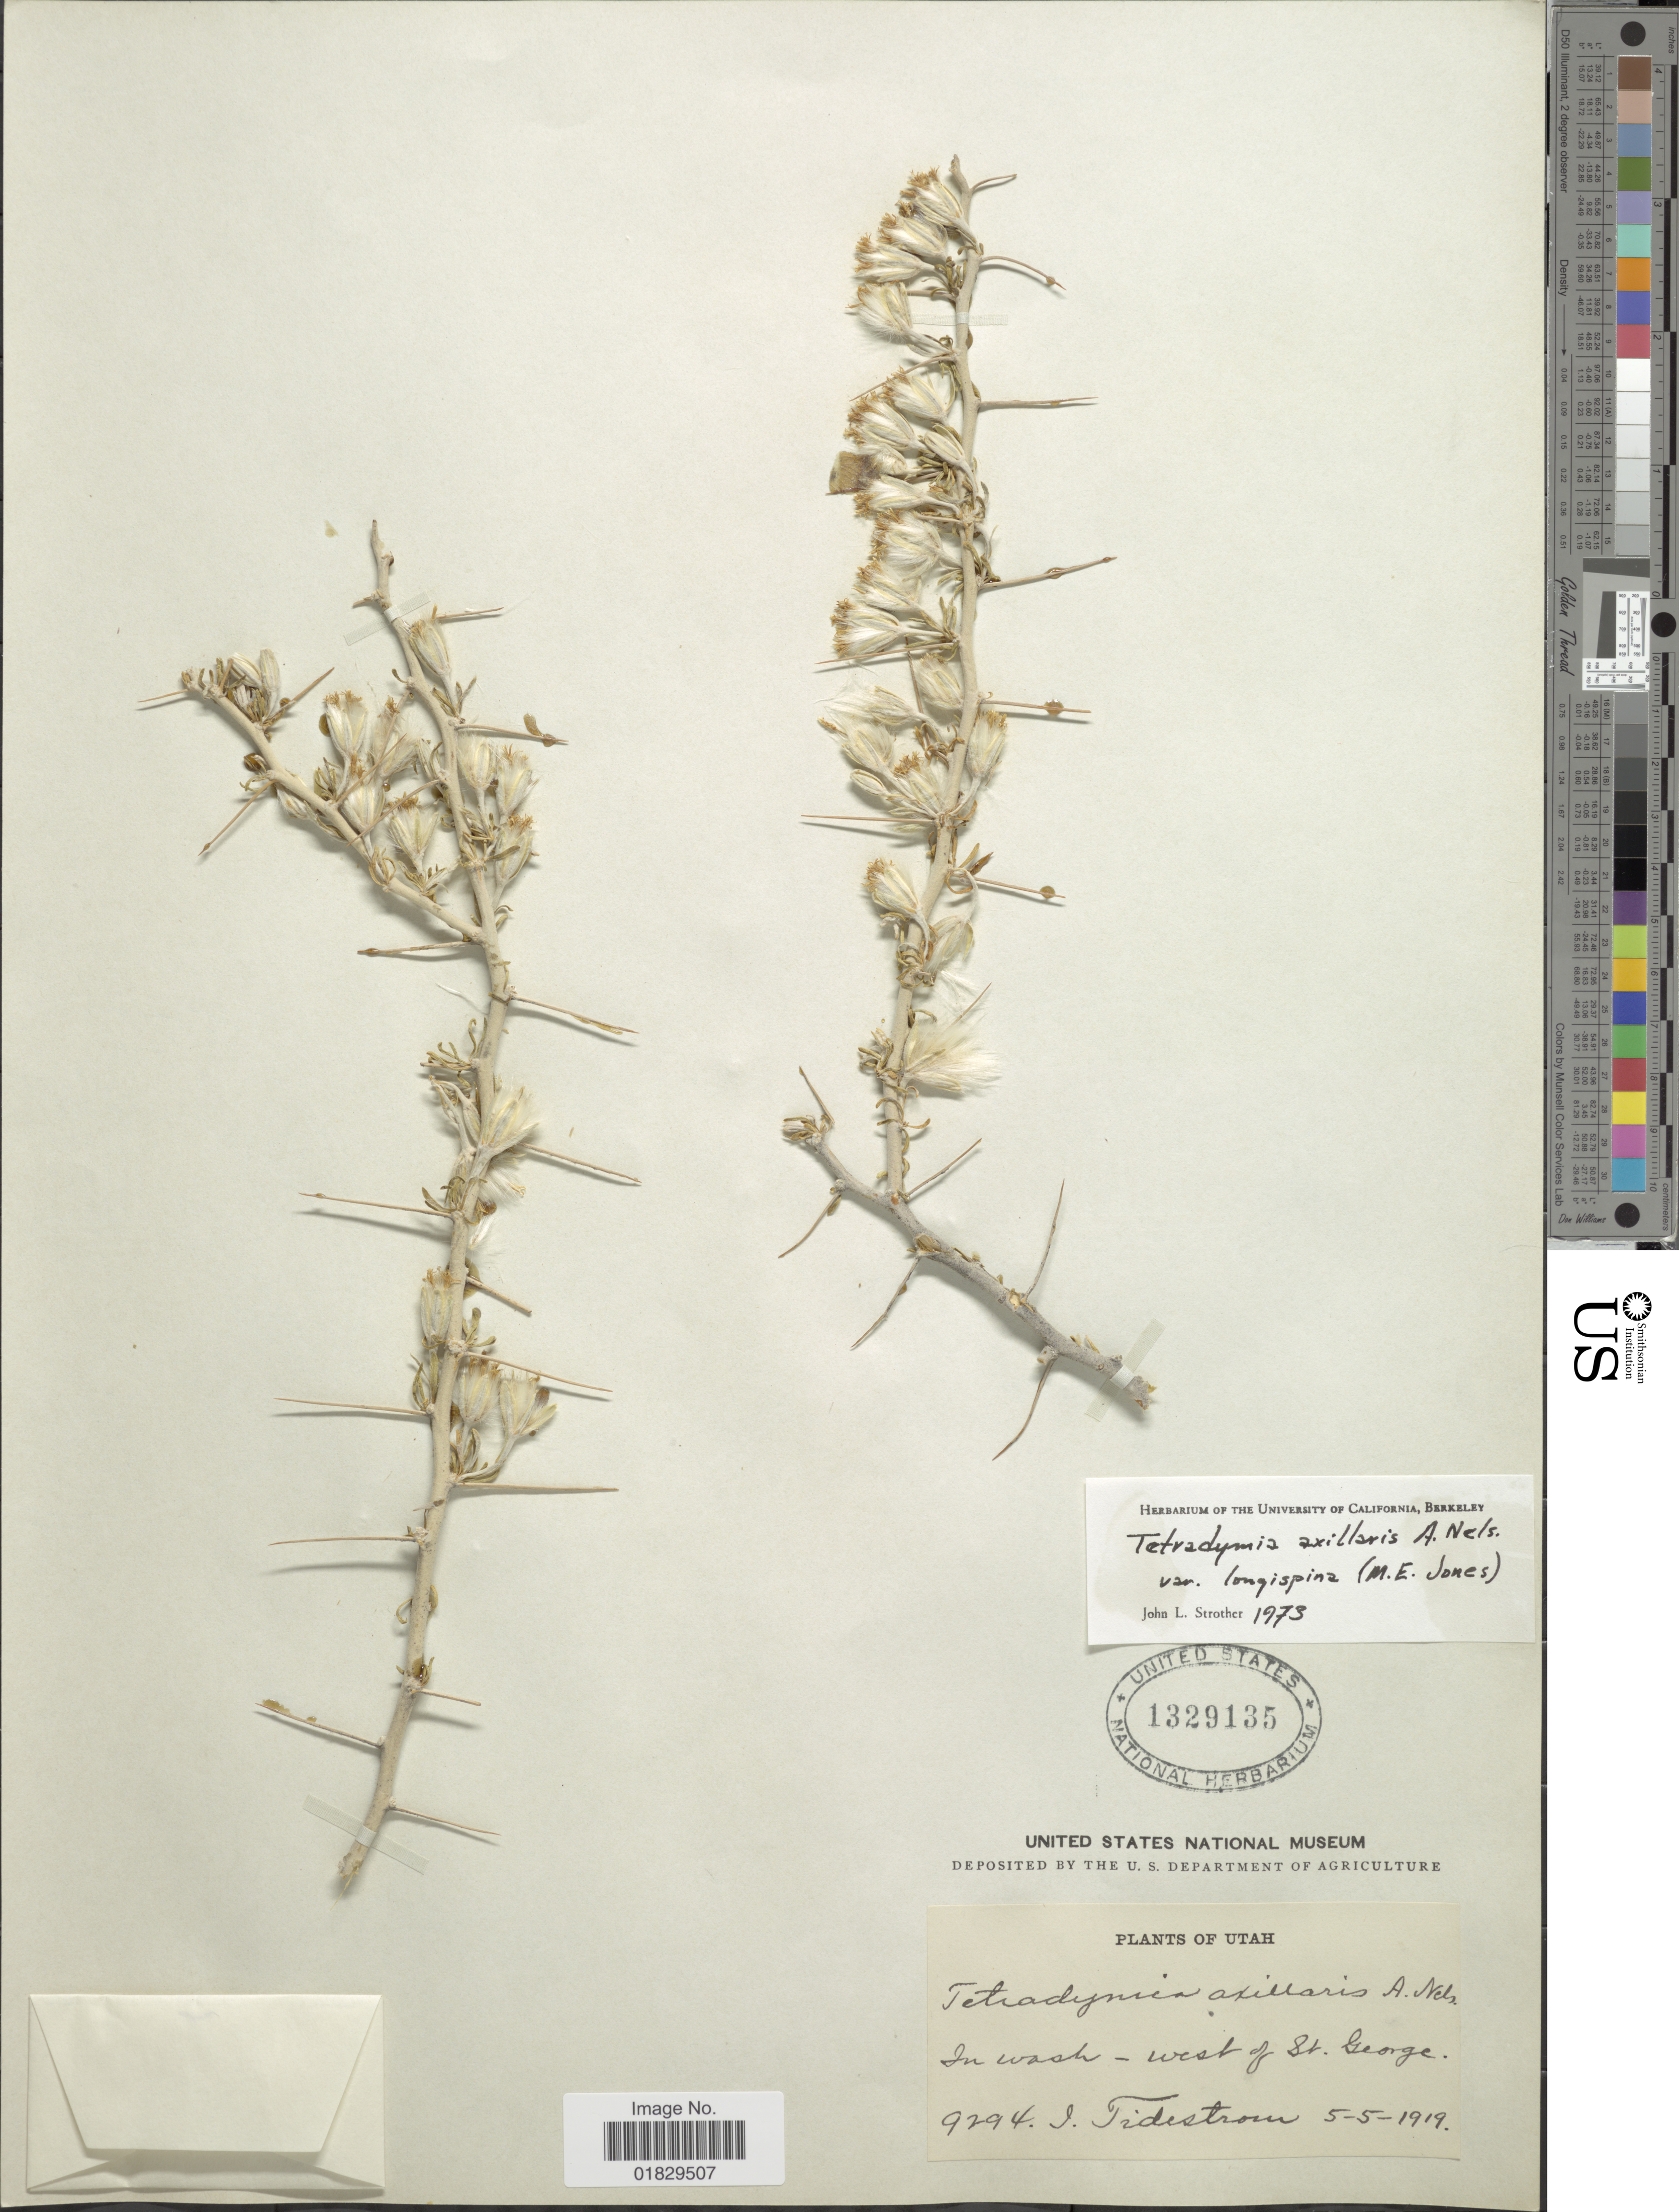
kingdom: Plantae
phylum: Tracheophyta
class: Magnoliopsida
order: Asterales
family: Asteraceae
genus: Tetradymia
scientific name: Tetradymia axillaris var. longispina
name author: (M.E. Jones) Strother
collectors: I. F. Tidestrom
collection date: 1919-05-05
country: United States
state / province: Utah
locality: In wash - west of St. George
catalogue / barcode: US 1329135